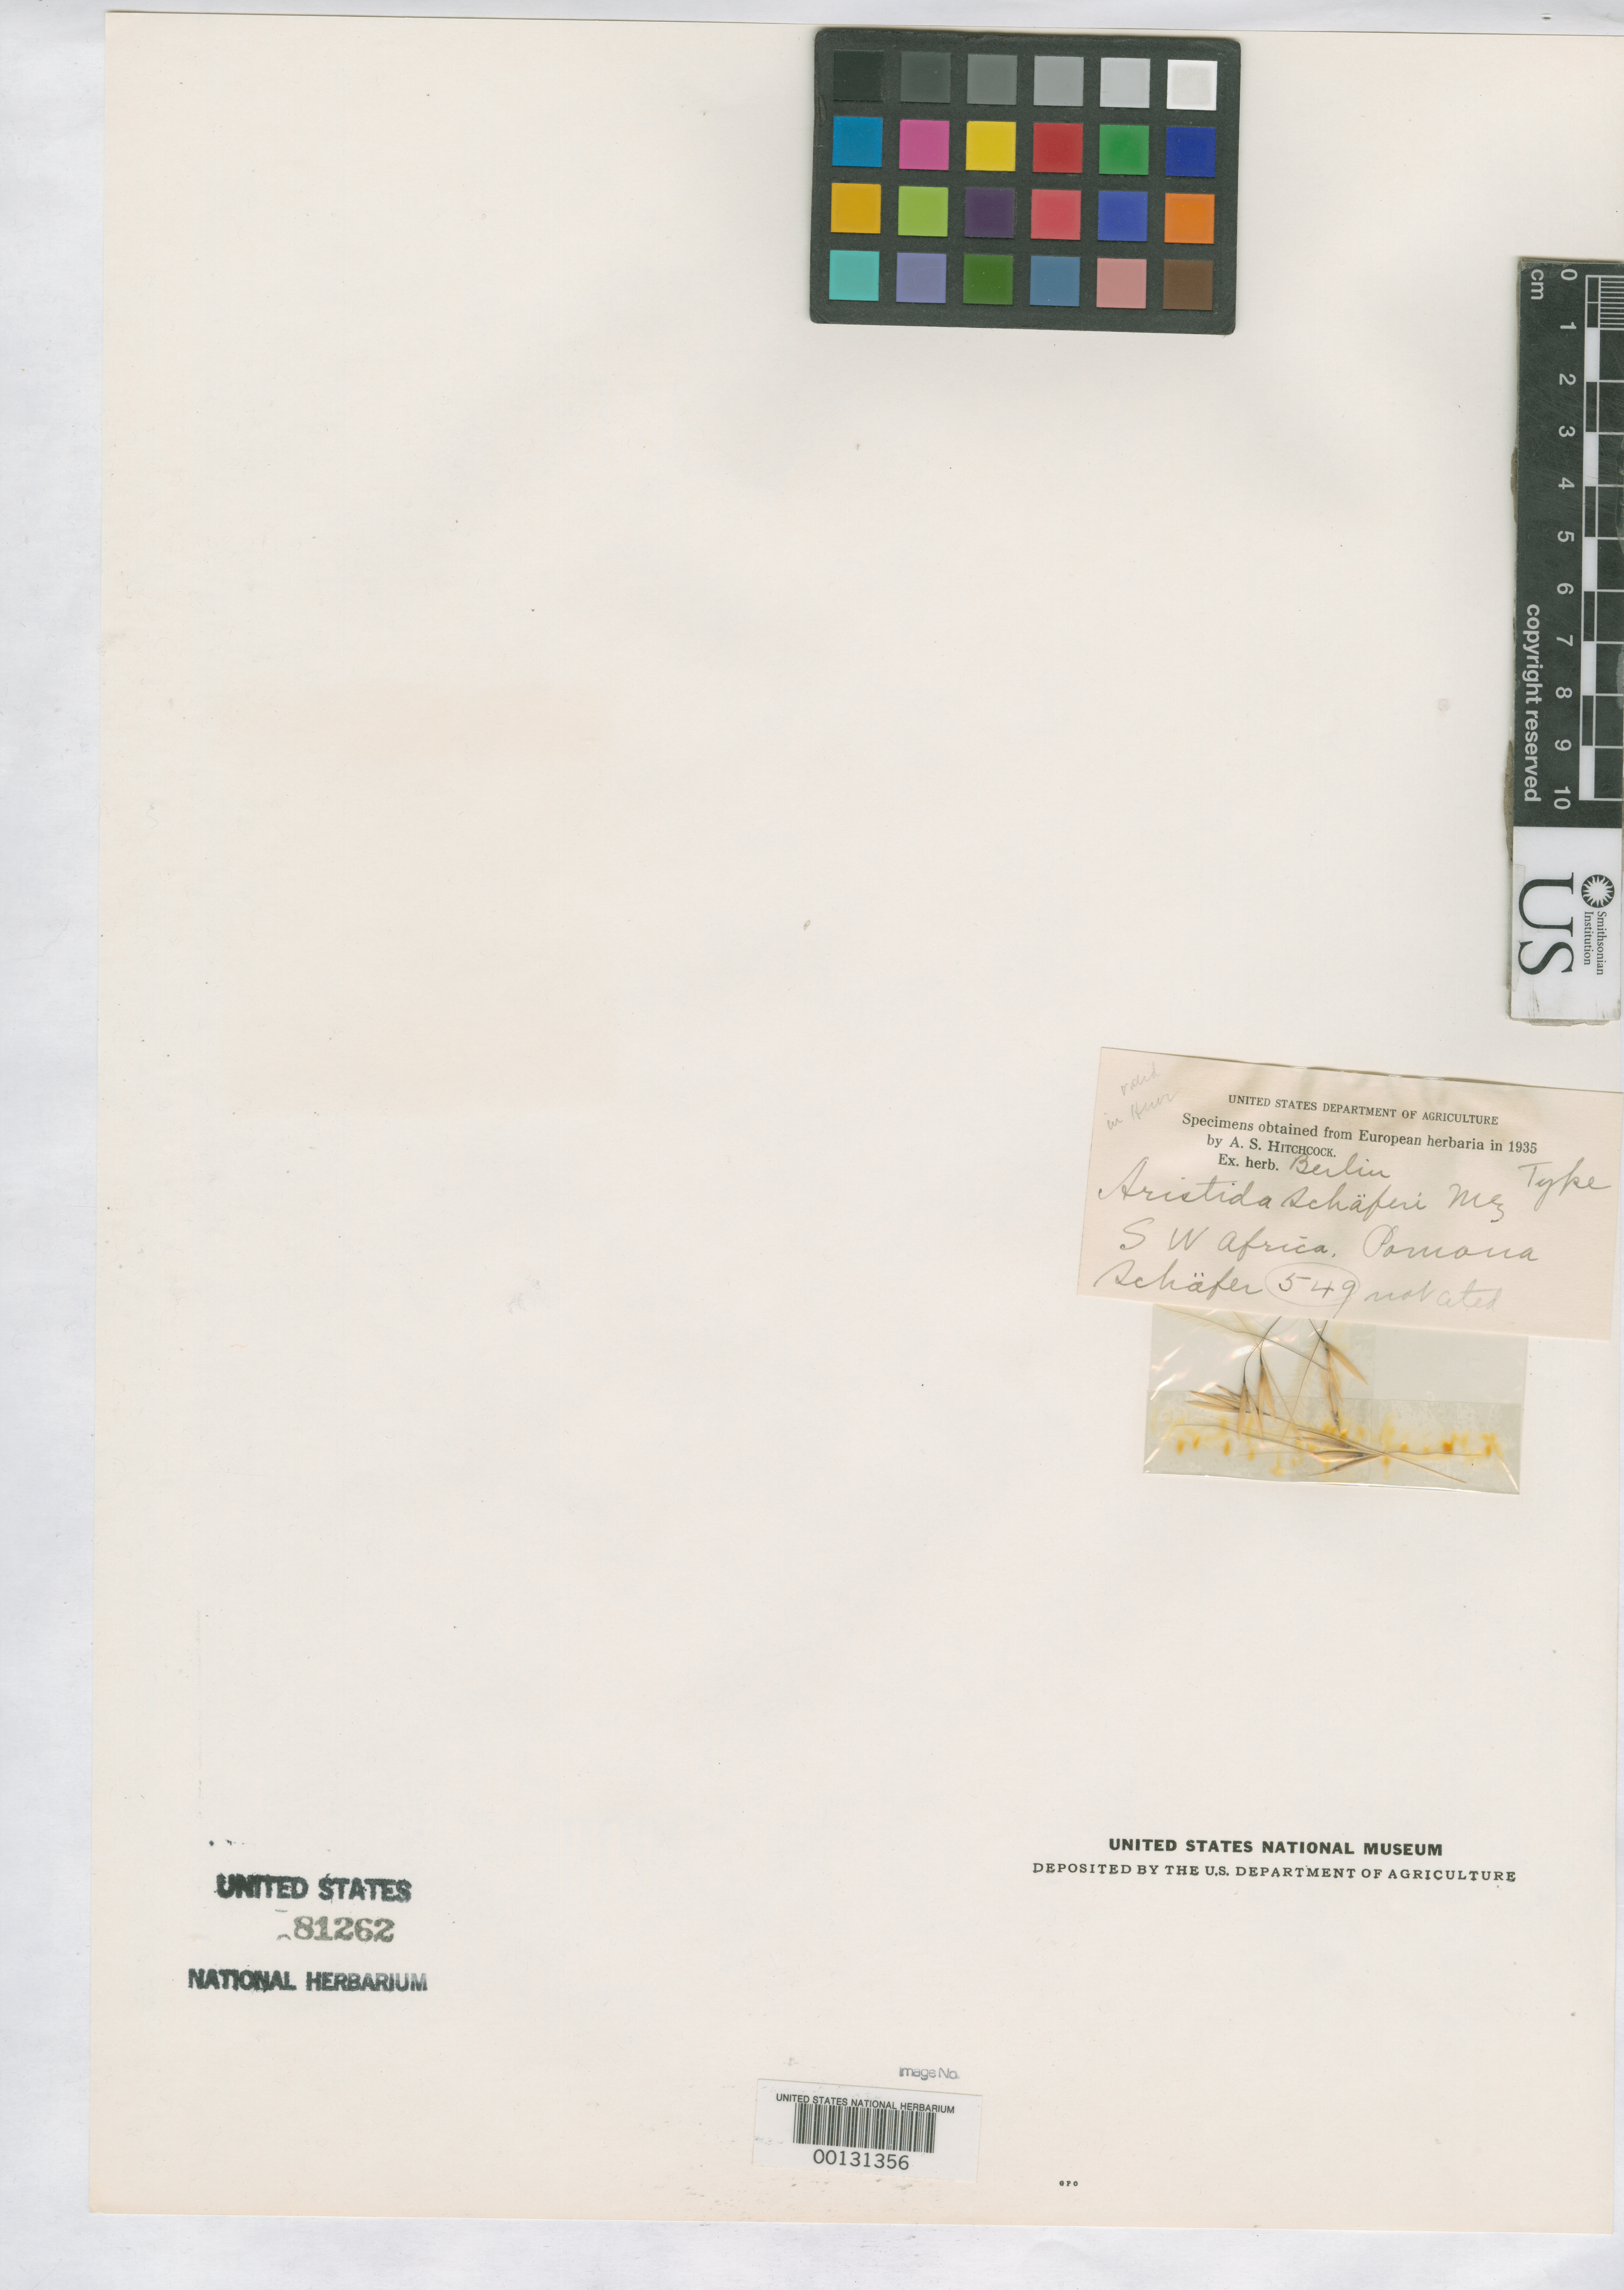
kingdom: Plantae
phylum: Tracheophyta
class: Liliopsida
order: Poales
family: Poaceae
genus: Aristida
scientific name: Aristida shaferi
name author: Mez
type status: Type Fragment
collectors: P. Schafer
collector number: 549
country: Namibia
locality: Near Pomona.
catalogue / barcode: US 81262